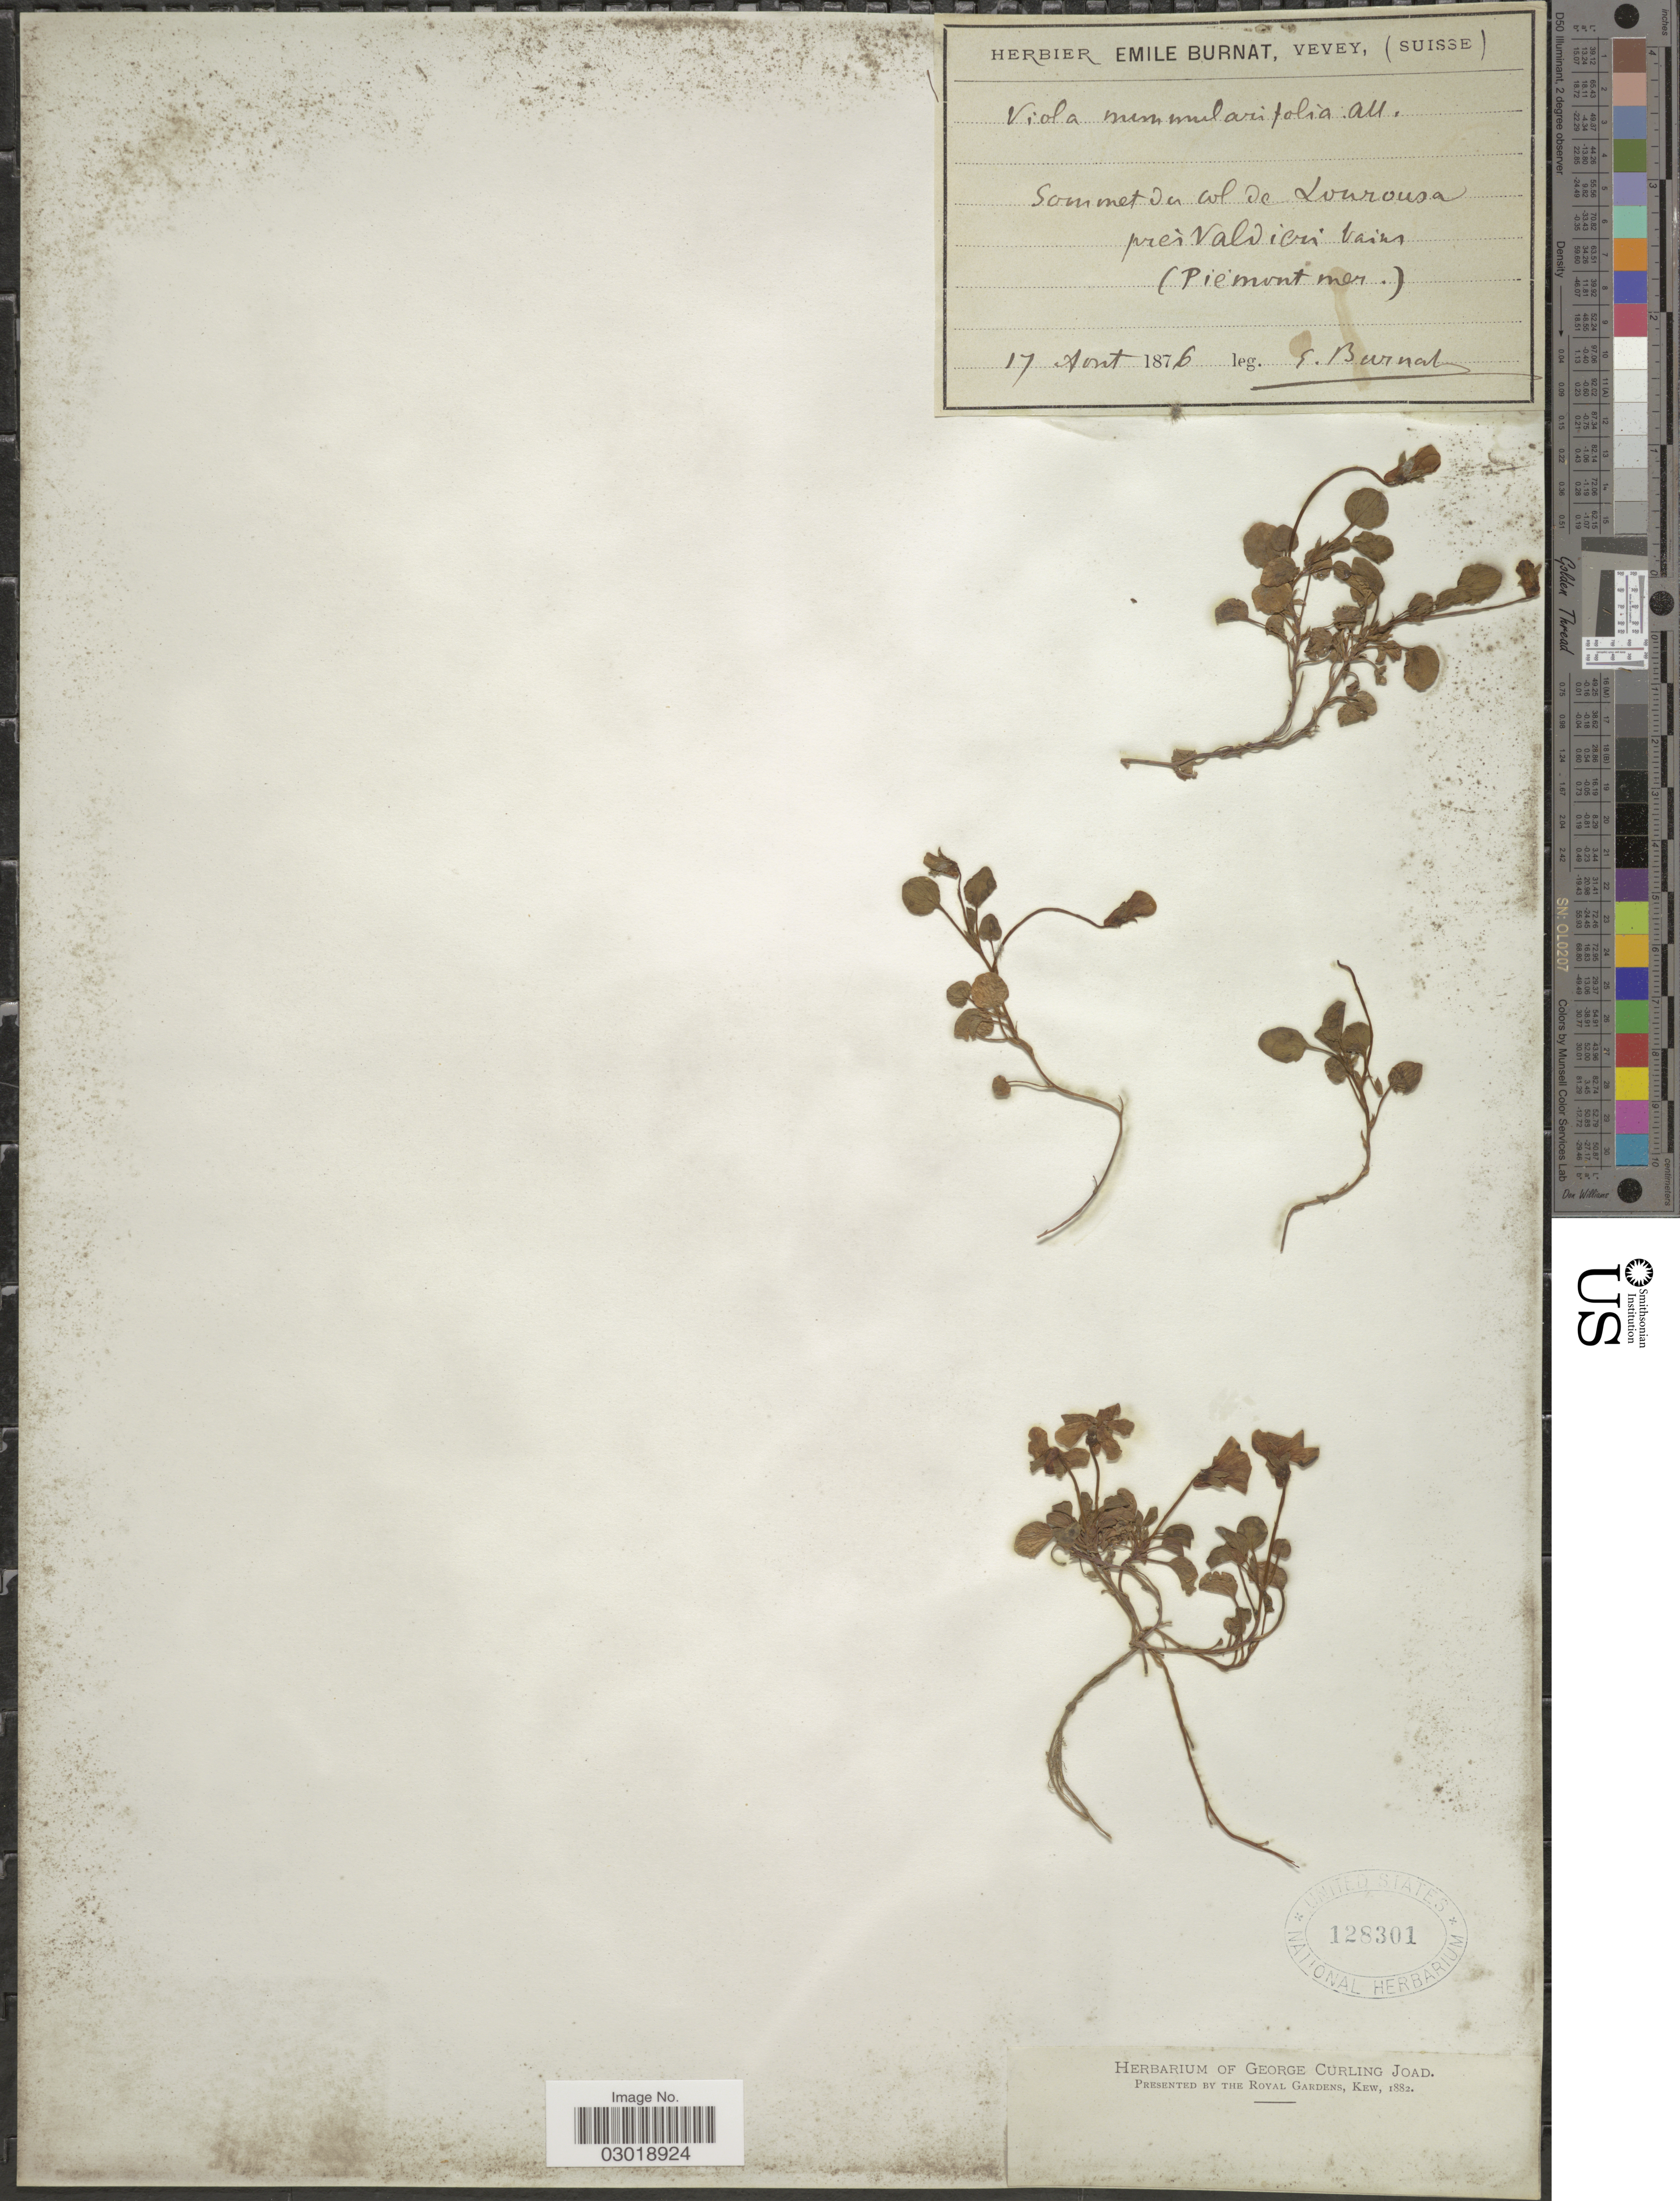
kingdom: Plantae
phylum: Tracheophyta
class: Magnoliopsida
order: Malpighiales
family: Violaceae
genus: Viola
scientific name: Viola nummulariifolia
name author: Vill.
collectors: E. Burnat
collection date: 1876-08-17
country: Italy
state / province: Piedmont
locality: Sommet du col de Lourousa près Valdieri bains (Piémont mer.).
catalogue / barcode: US 128301